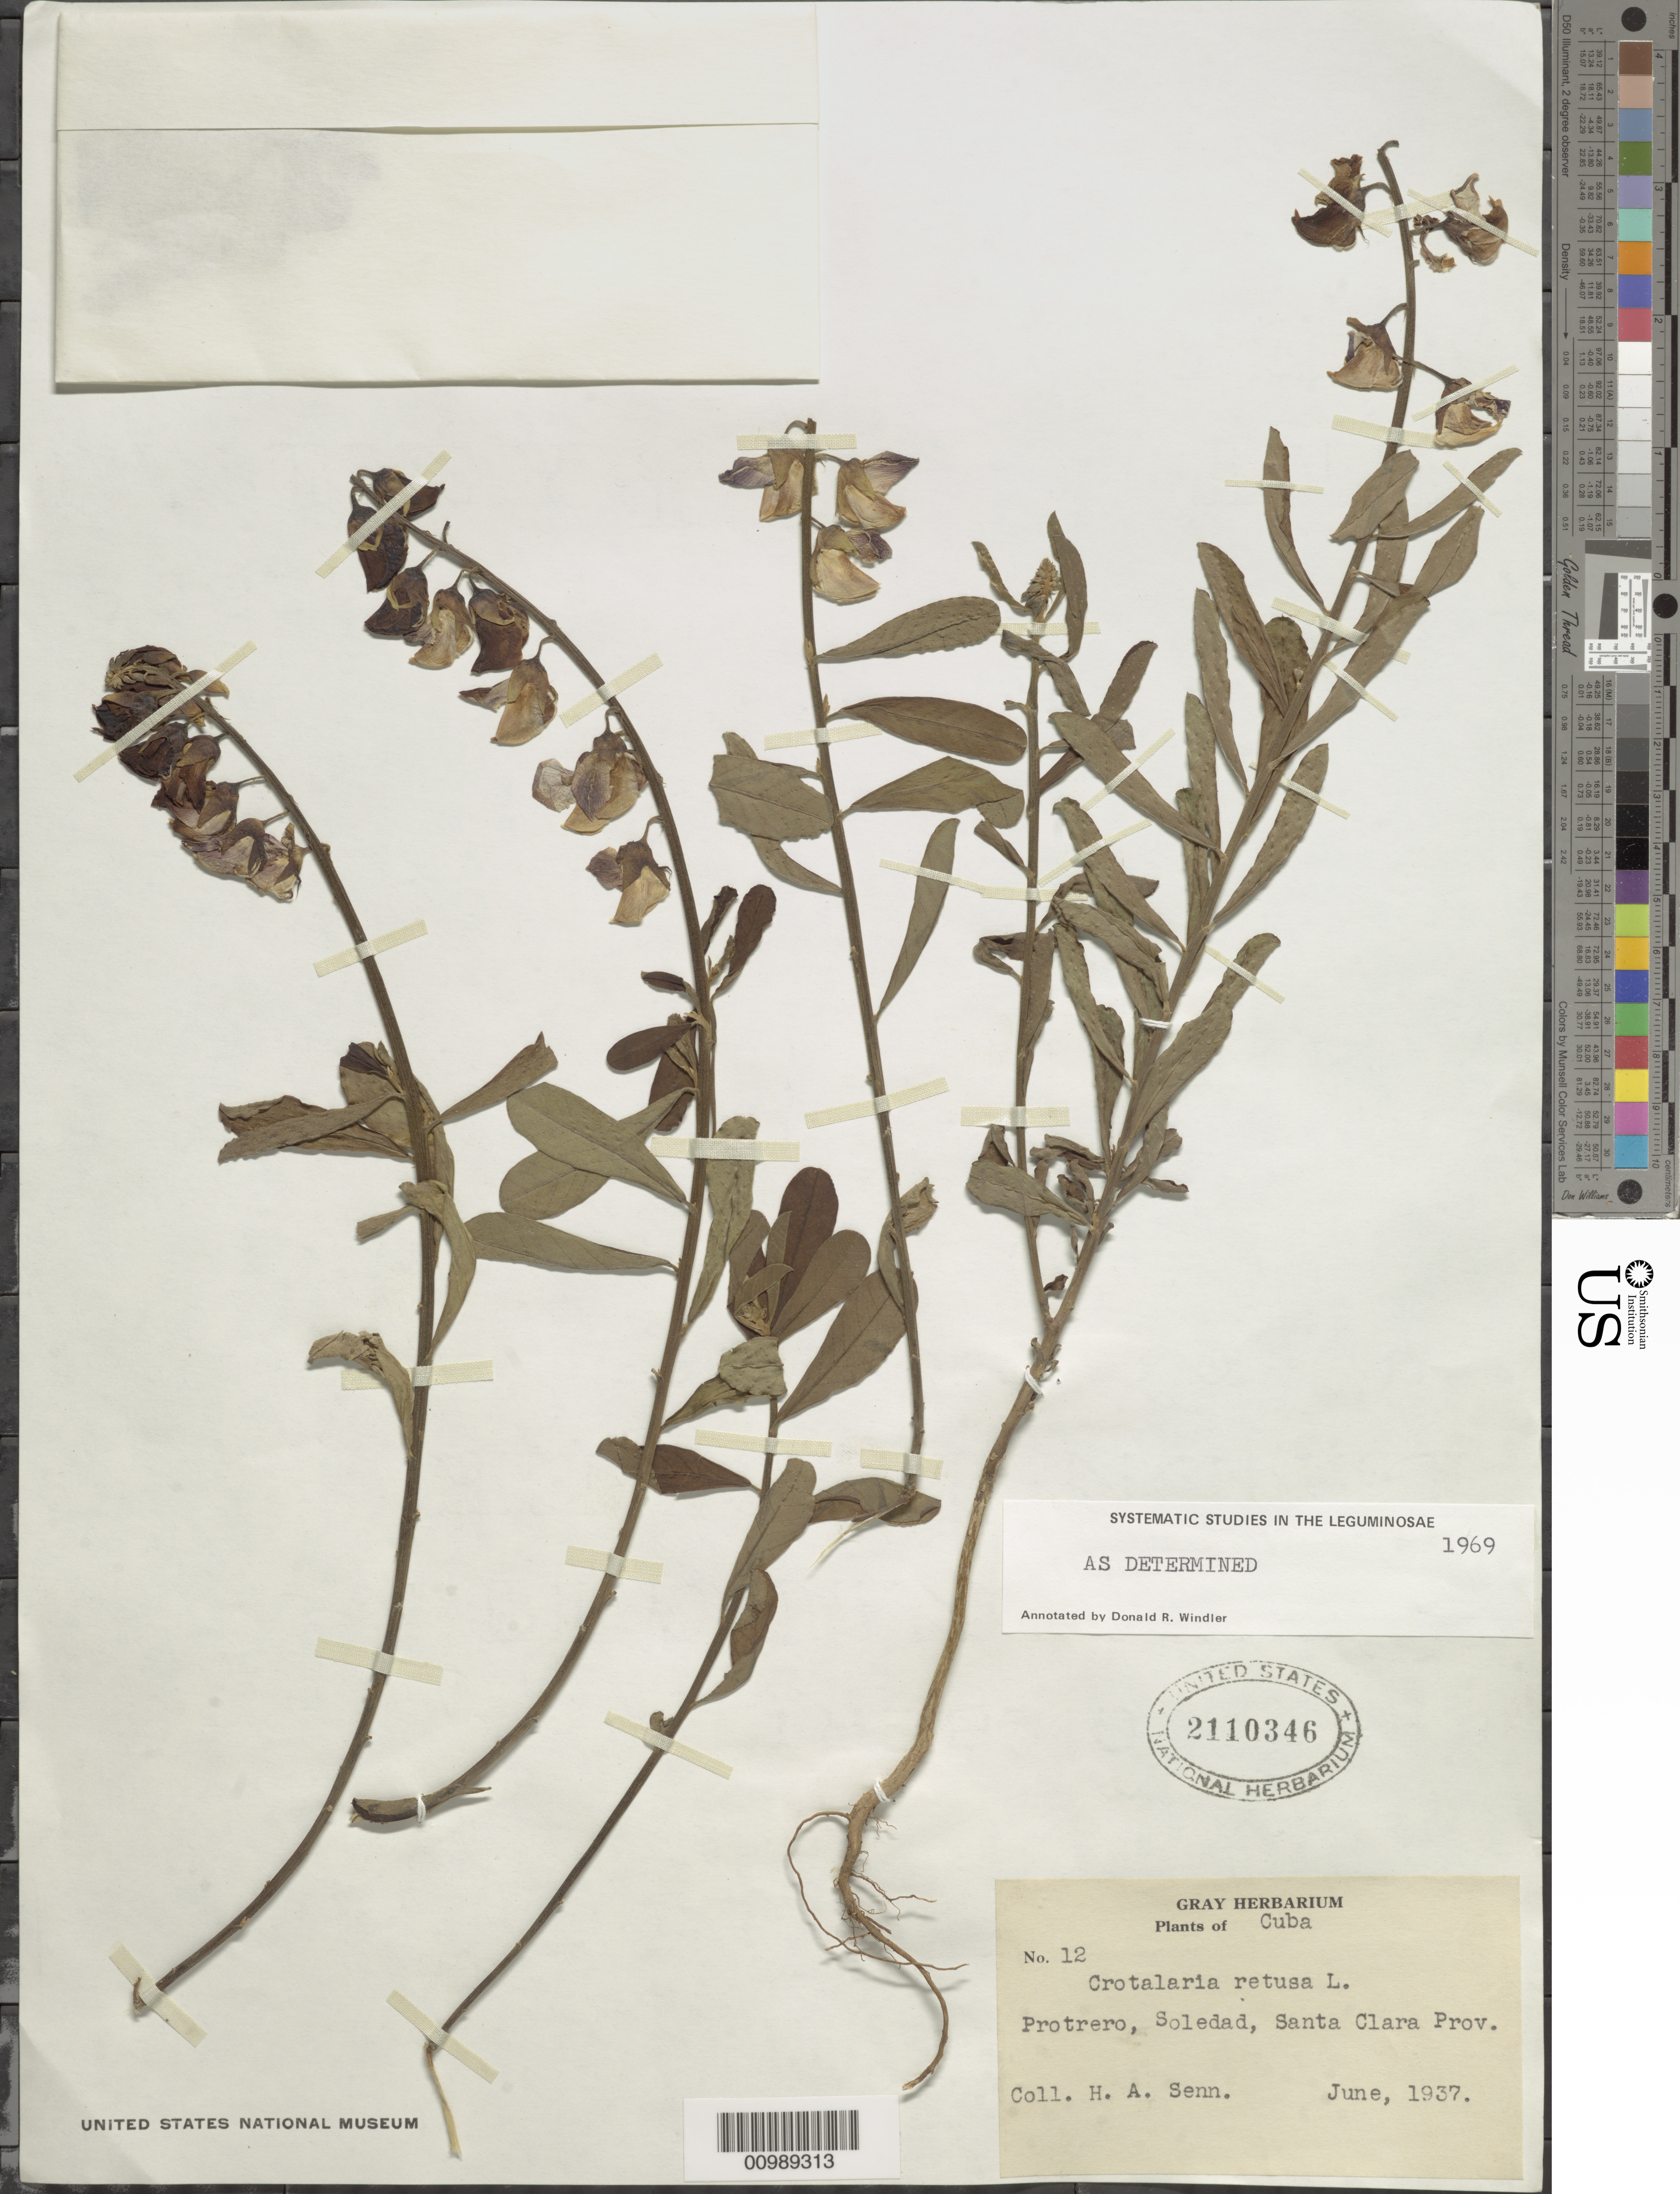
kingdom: Plantae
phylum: Tracheophyta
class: Magnoliopsida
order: Fabales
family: Fabaceae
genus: Crotalaria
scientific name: Crotalaria retusa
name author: L.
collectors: H. A. Senn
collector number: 12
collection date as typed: Jun 1937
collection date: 1937-06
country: Cuba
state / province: Cienfuegos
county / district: Santa Clara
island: Cuba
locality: Protrero, Soledad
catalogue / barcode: US 2110346